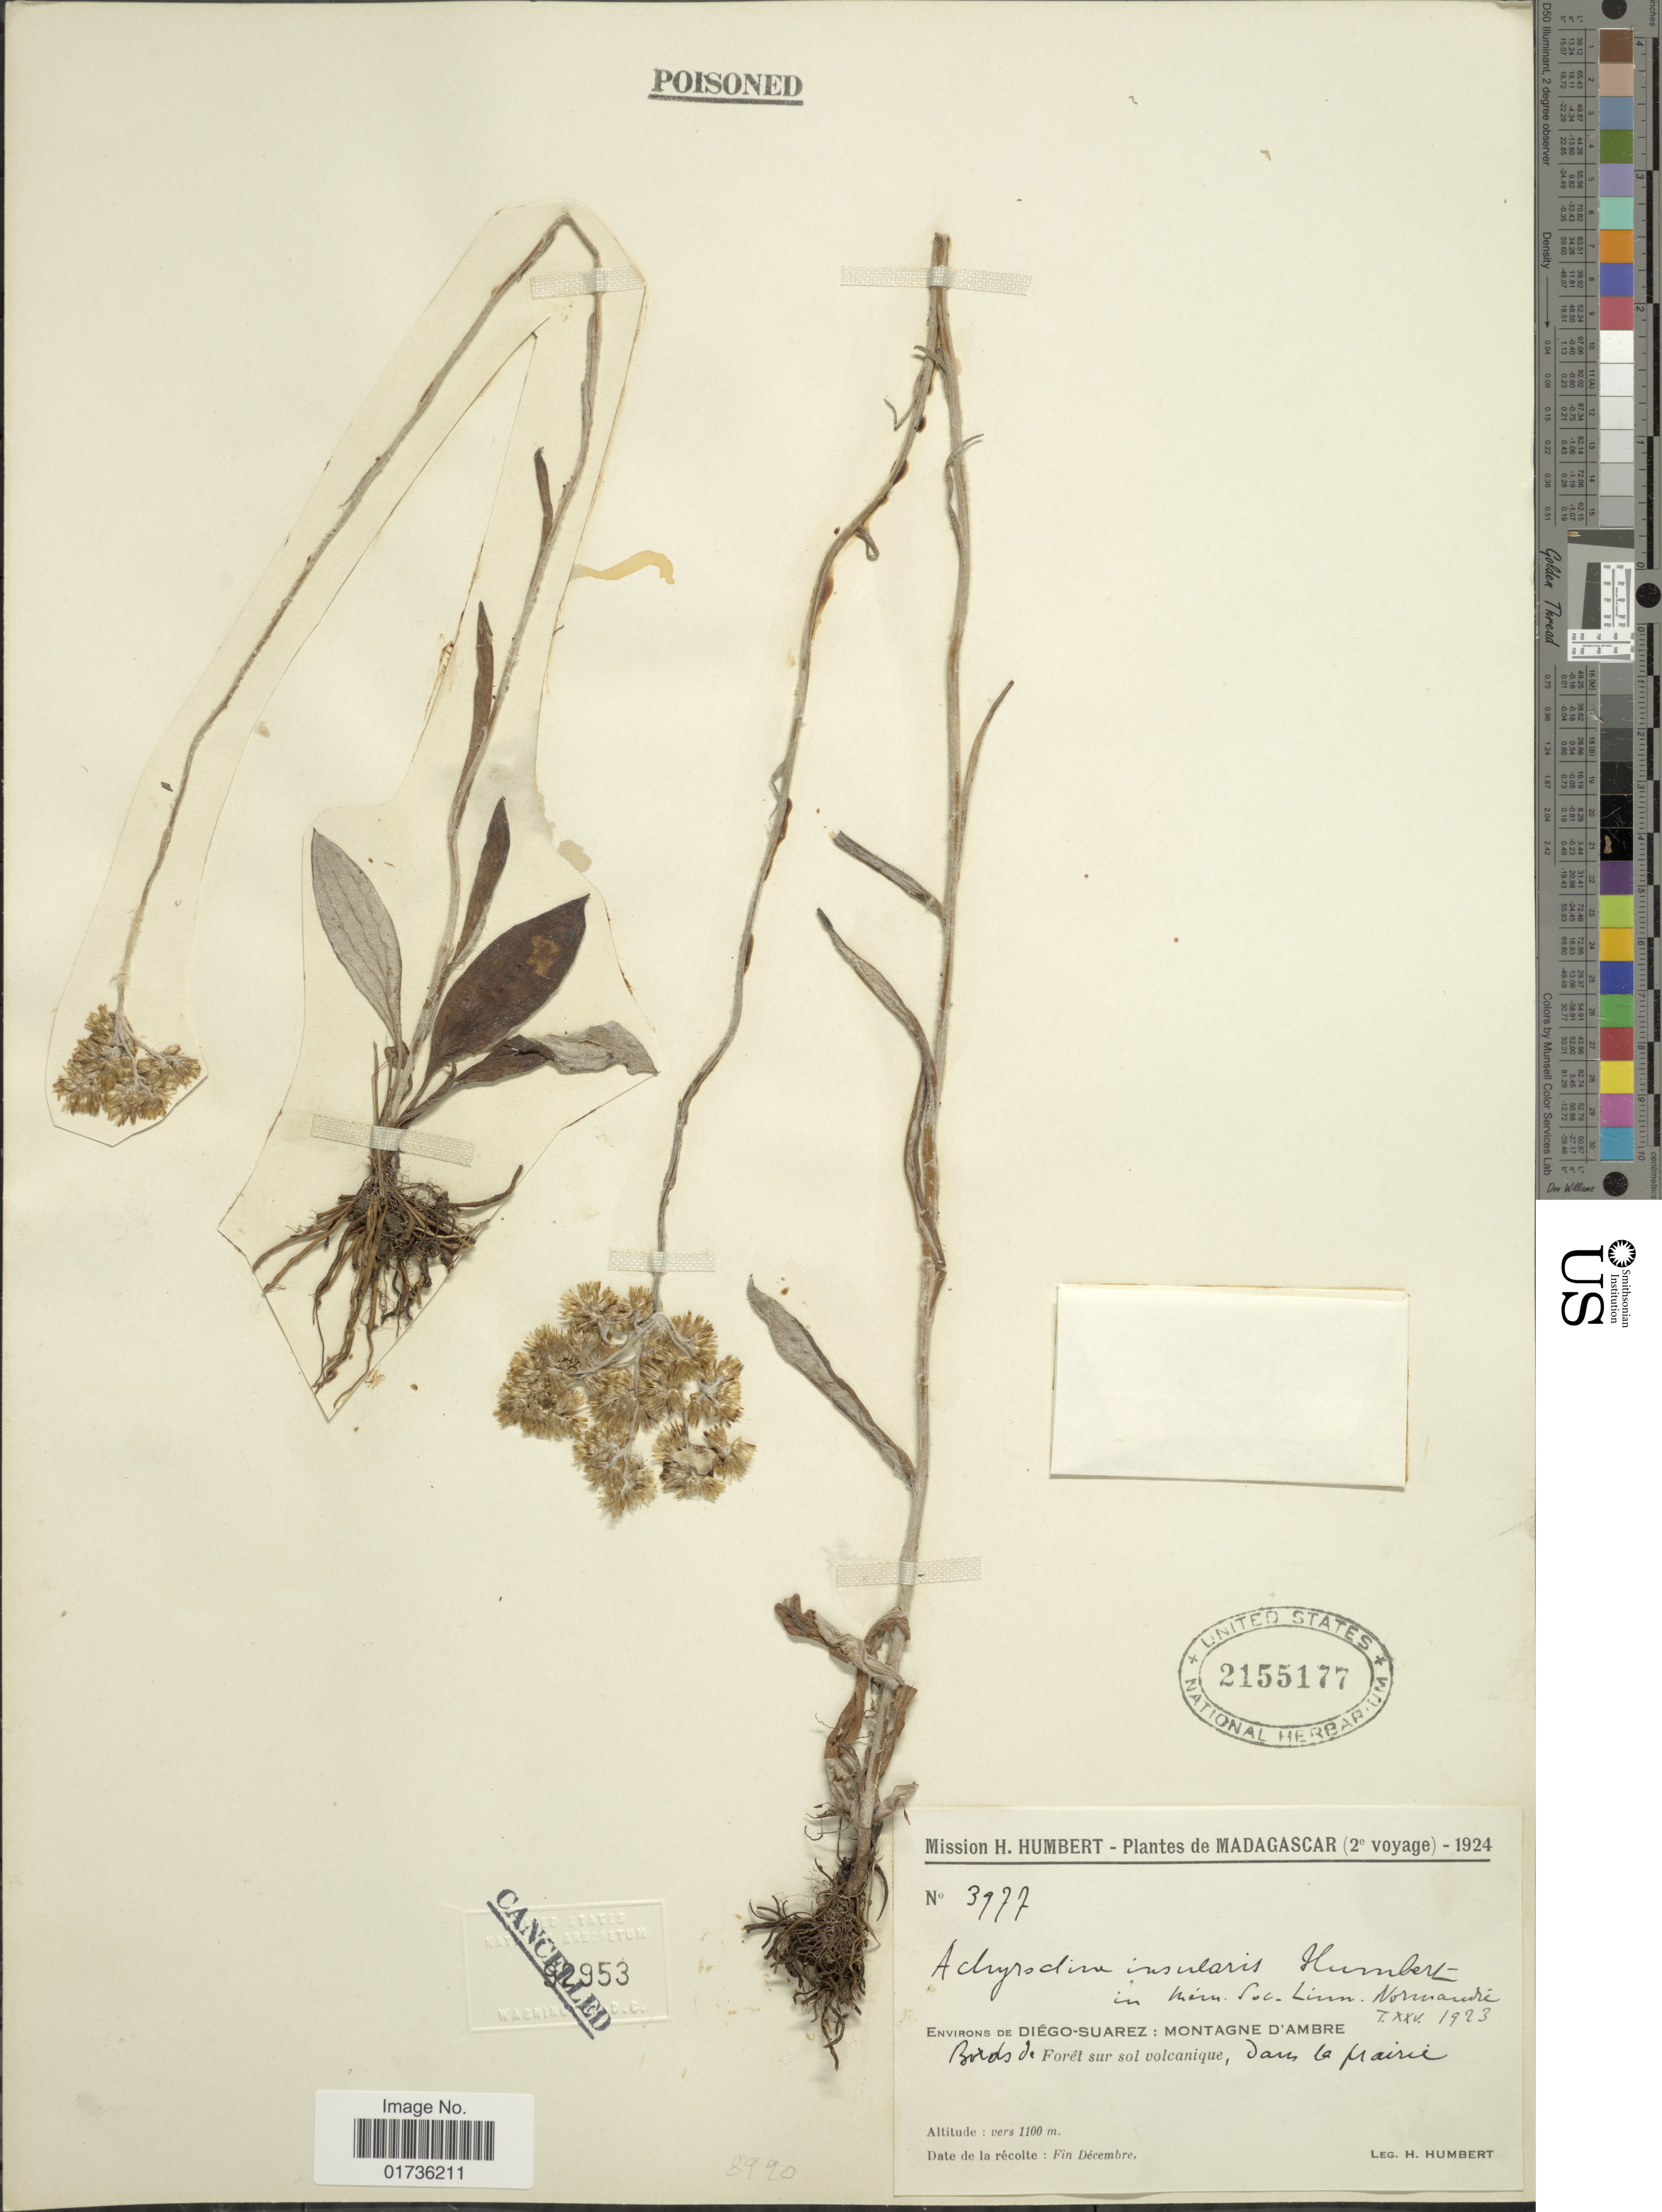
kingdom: Plantae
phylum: Tracheophyta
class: Magnoliopsida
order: Asterales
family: Asteraceae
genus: Achyrocline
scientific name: Achyrocline insularis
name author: Humbert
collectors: H. Humbert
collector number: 3977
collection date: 1924-12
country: Madagascar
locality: Environs de Diego-Suarez: Montagne D'Ambre, Bord du Forêt sur sol volcanique, dnas la priairie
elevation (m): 1100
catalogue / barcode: US 2155177